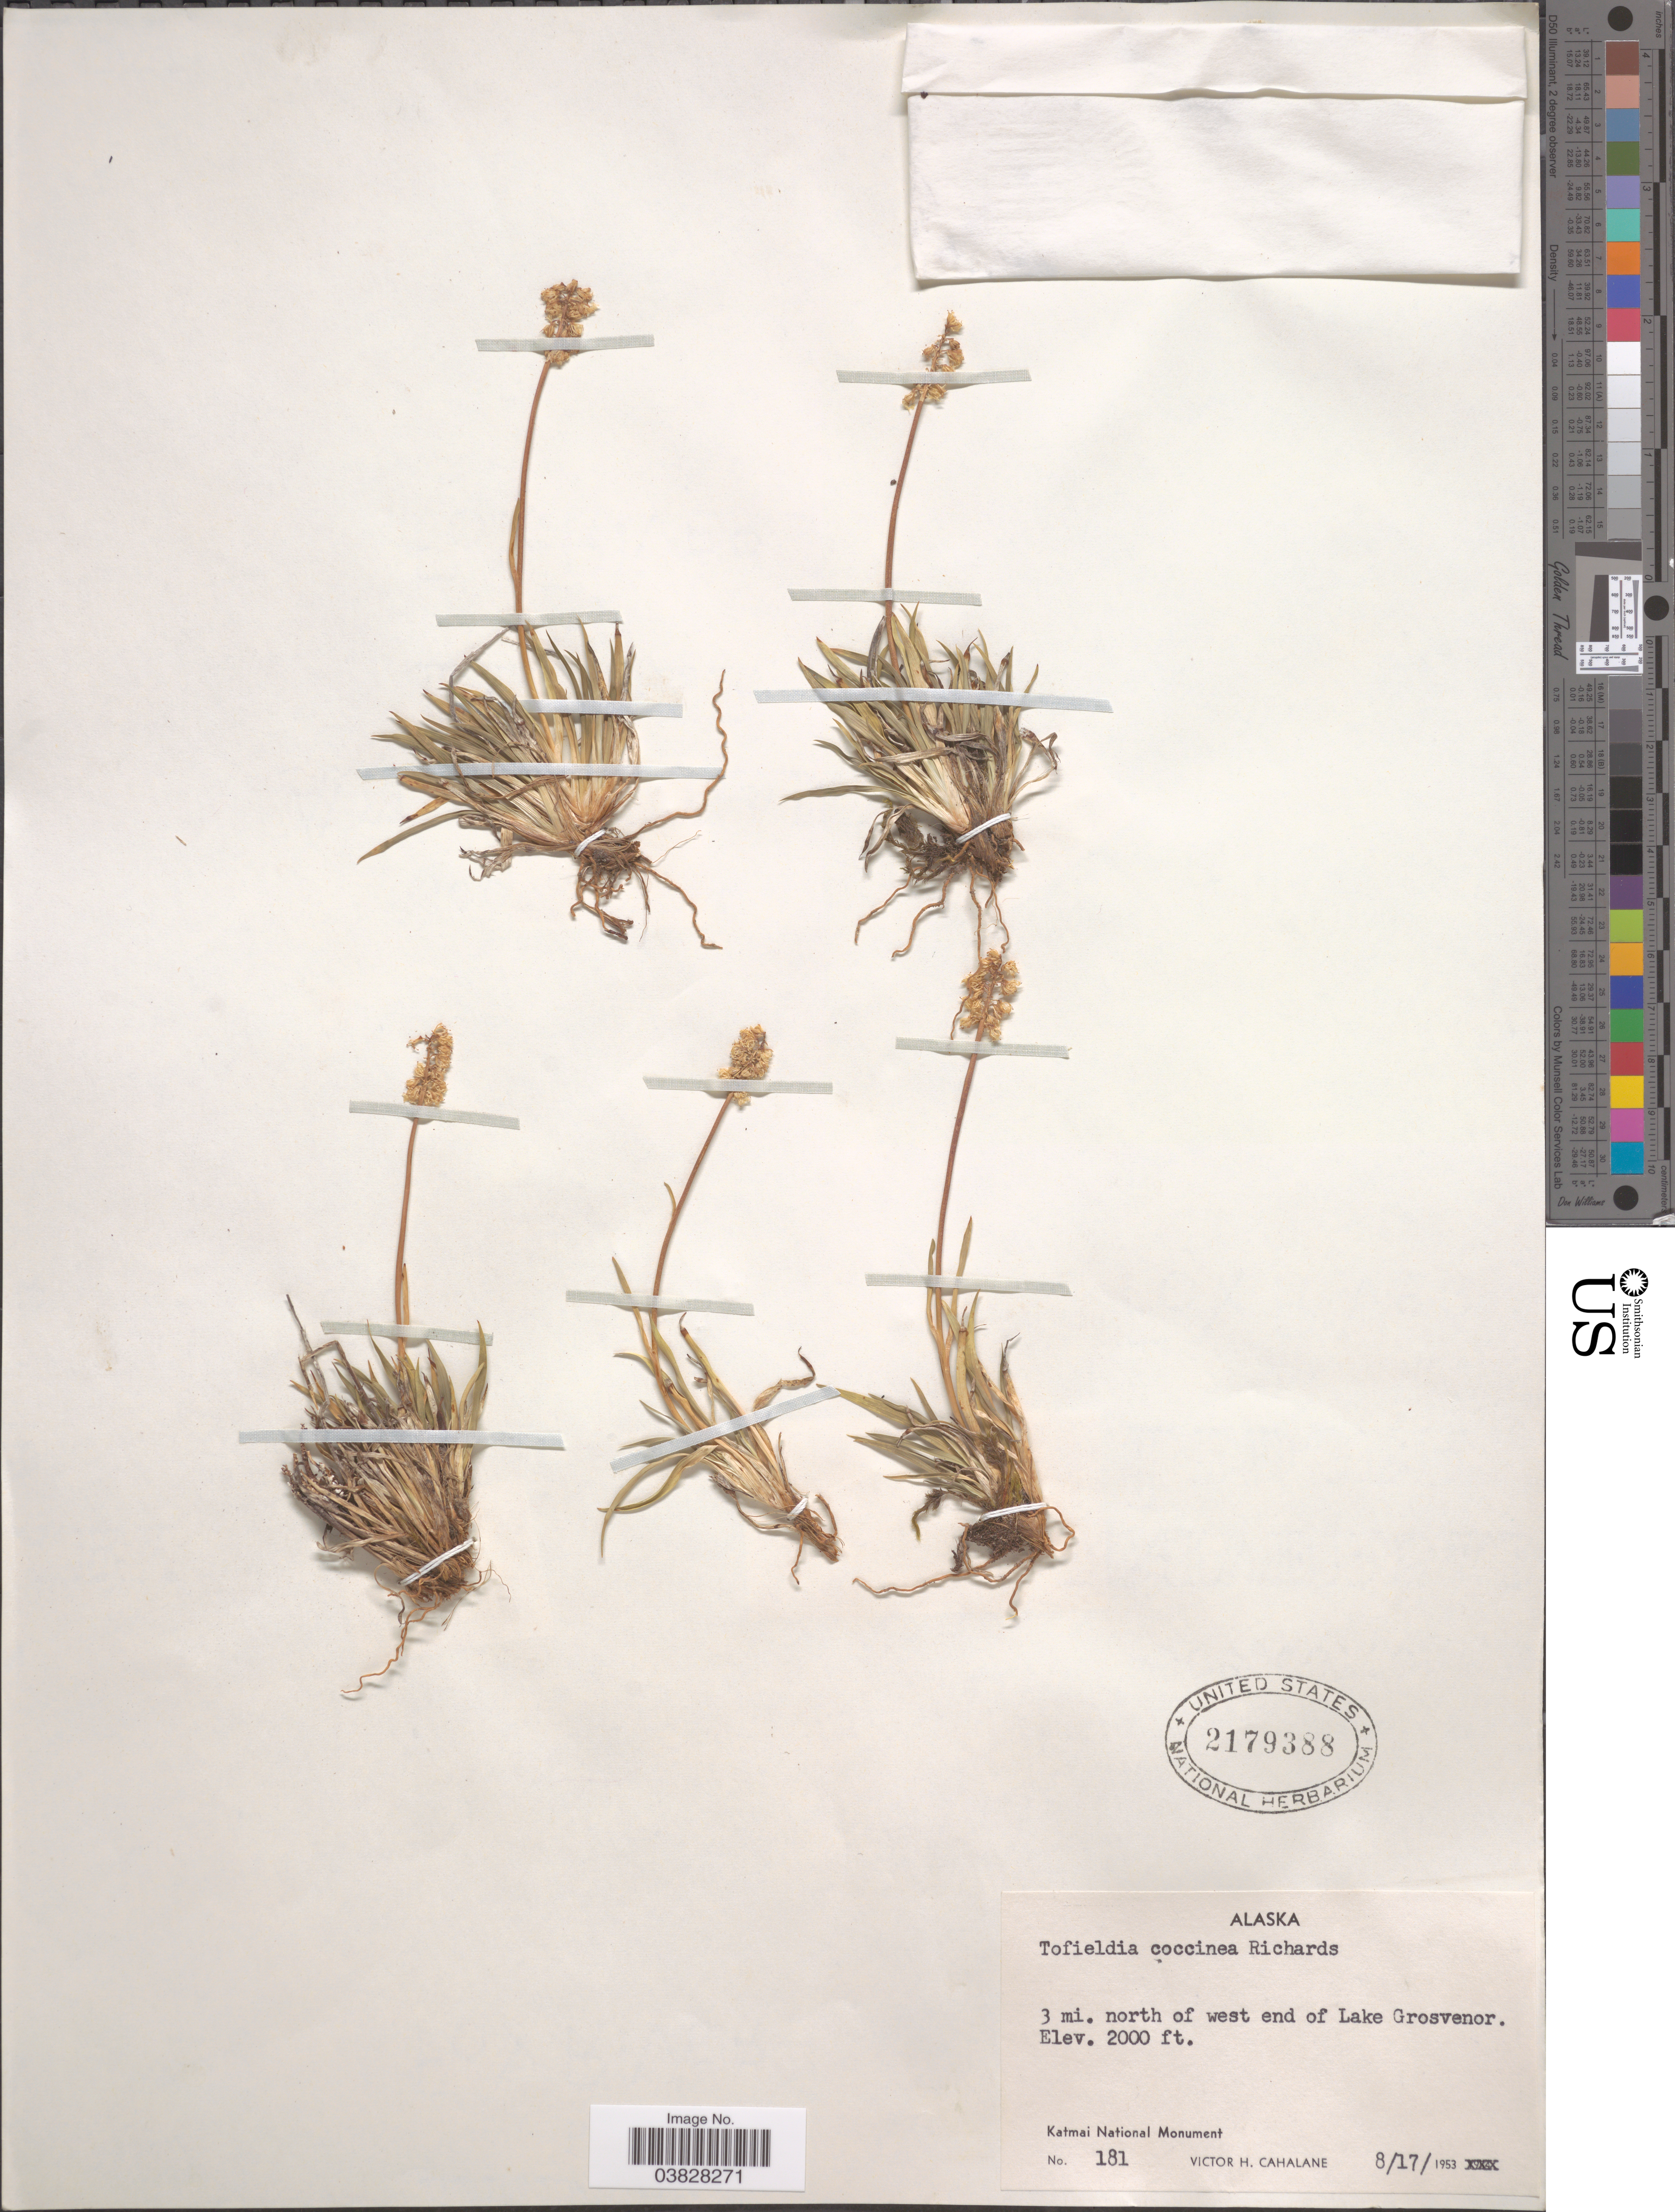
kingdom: Plantae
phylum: Tracheophyta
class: Liliopsida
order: Alismatales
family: Tofieldiaceae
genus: Tofieldia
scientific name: Tofieldia coccinea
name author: Richardson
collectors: V. Cahalane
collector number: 181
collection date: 1953-08-17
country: United States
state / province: Alaska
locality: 3 mi. north of west end of Lake Grosvenor. Katmai National Monument.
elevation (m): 610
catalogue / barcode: US 2179388